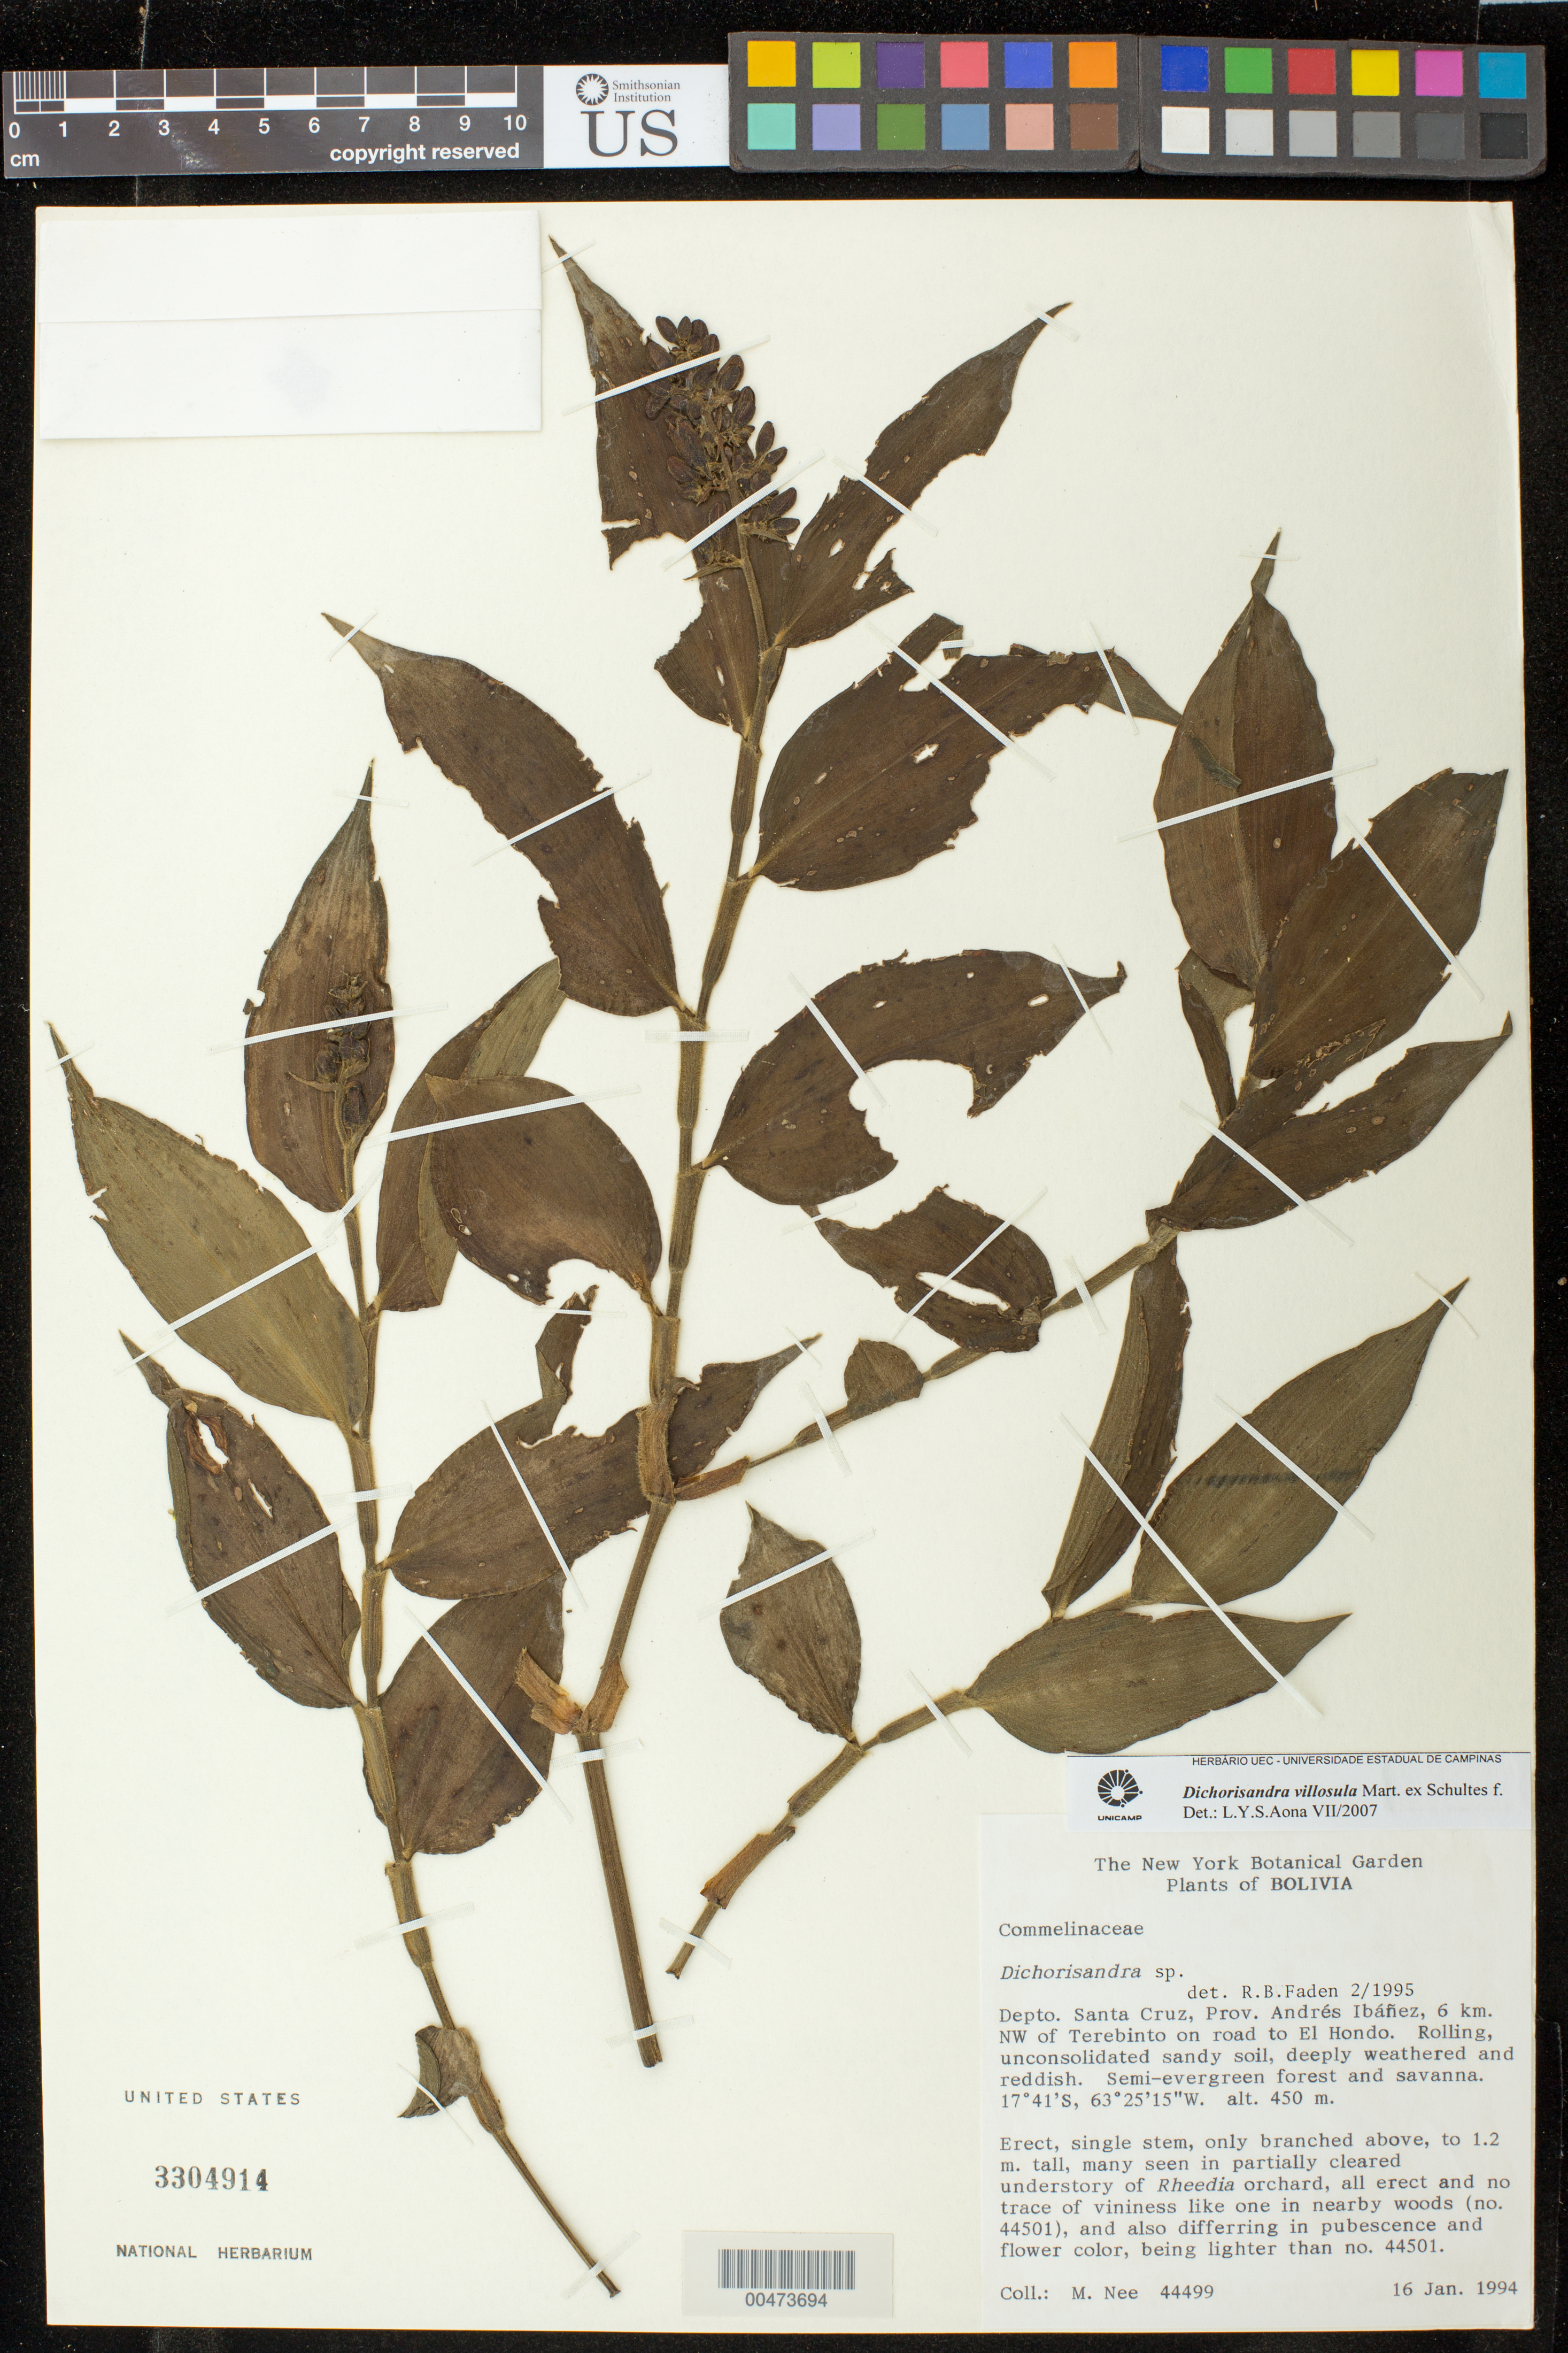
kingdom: Plantae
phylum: Tracheophyta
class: Liliopsida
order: Commelinales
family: Commelinaceae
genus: Dichorisandra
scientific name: Dichorisandra villosula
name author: Mart. ex Schult. f.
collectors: M. Nee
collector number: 44499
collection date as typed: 16 Jan 1994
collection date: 1994-01-16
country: Bolivia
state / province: Santa Cruz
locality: Andres Ibanez, NW of Terebinto on road to el Hondo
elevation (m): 450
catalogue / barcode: US 3304914